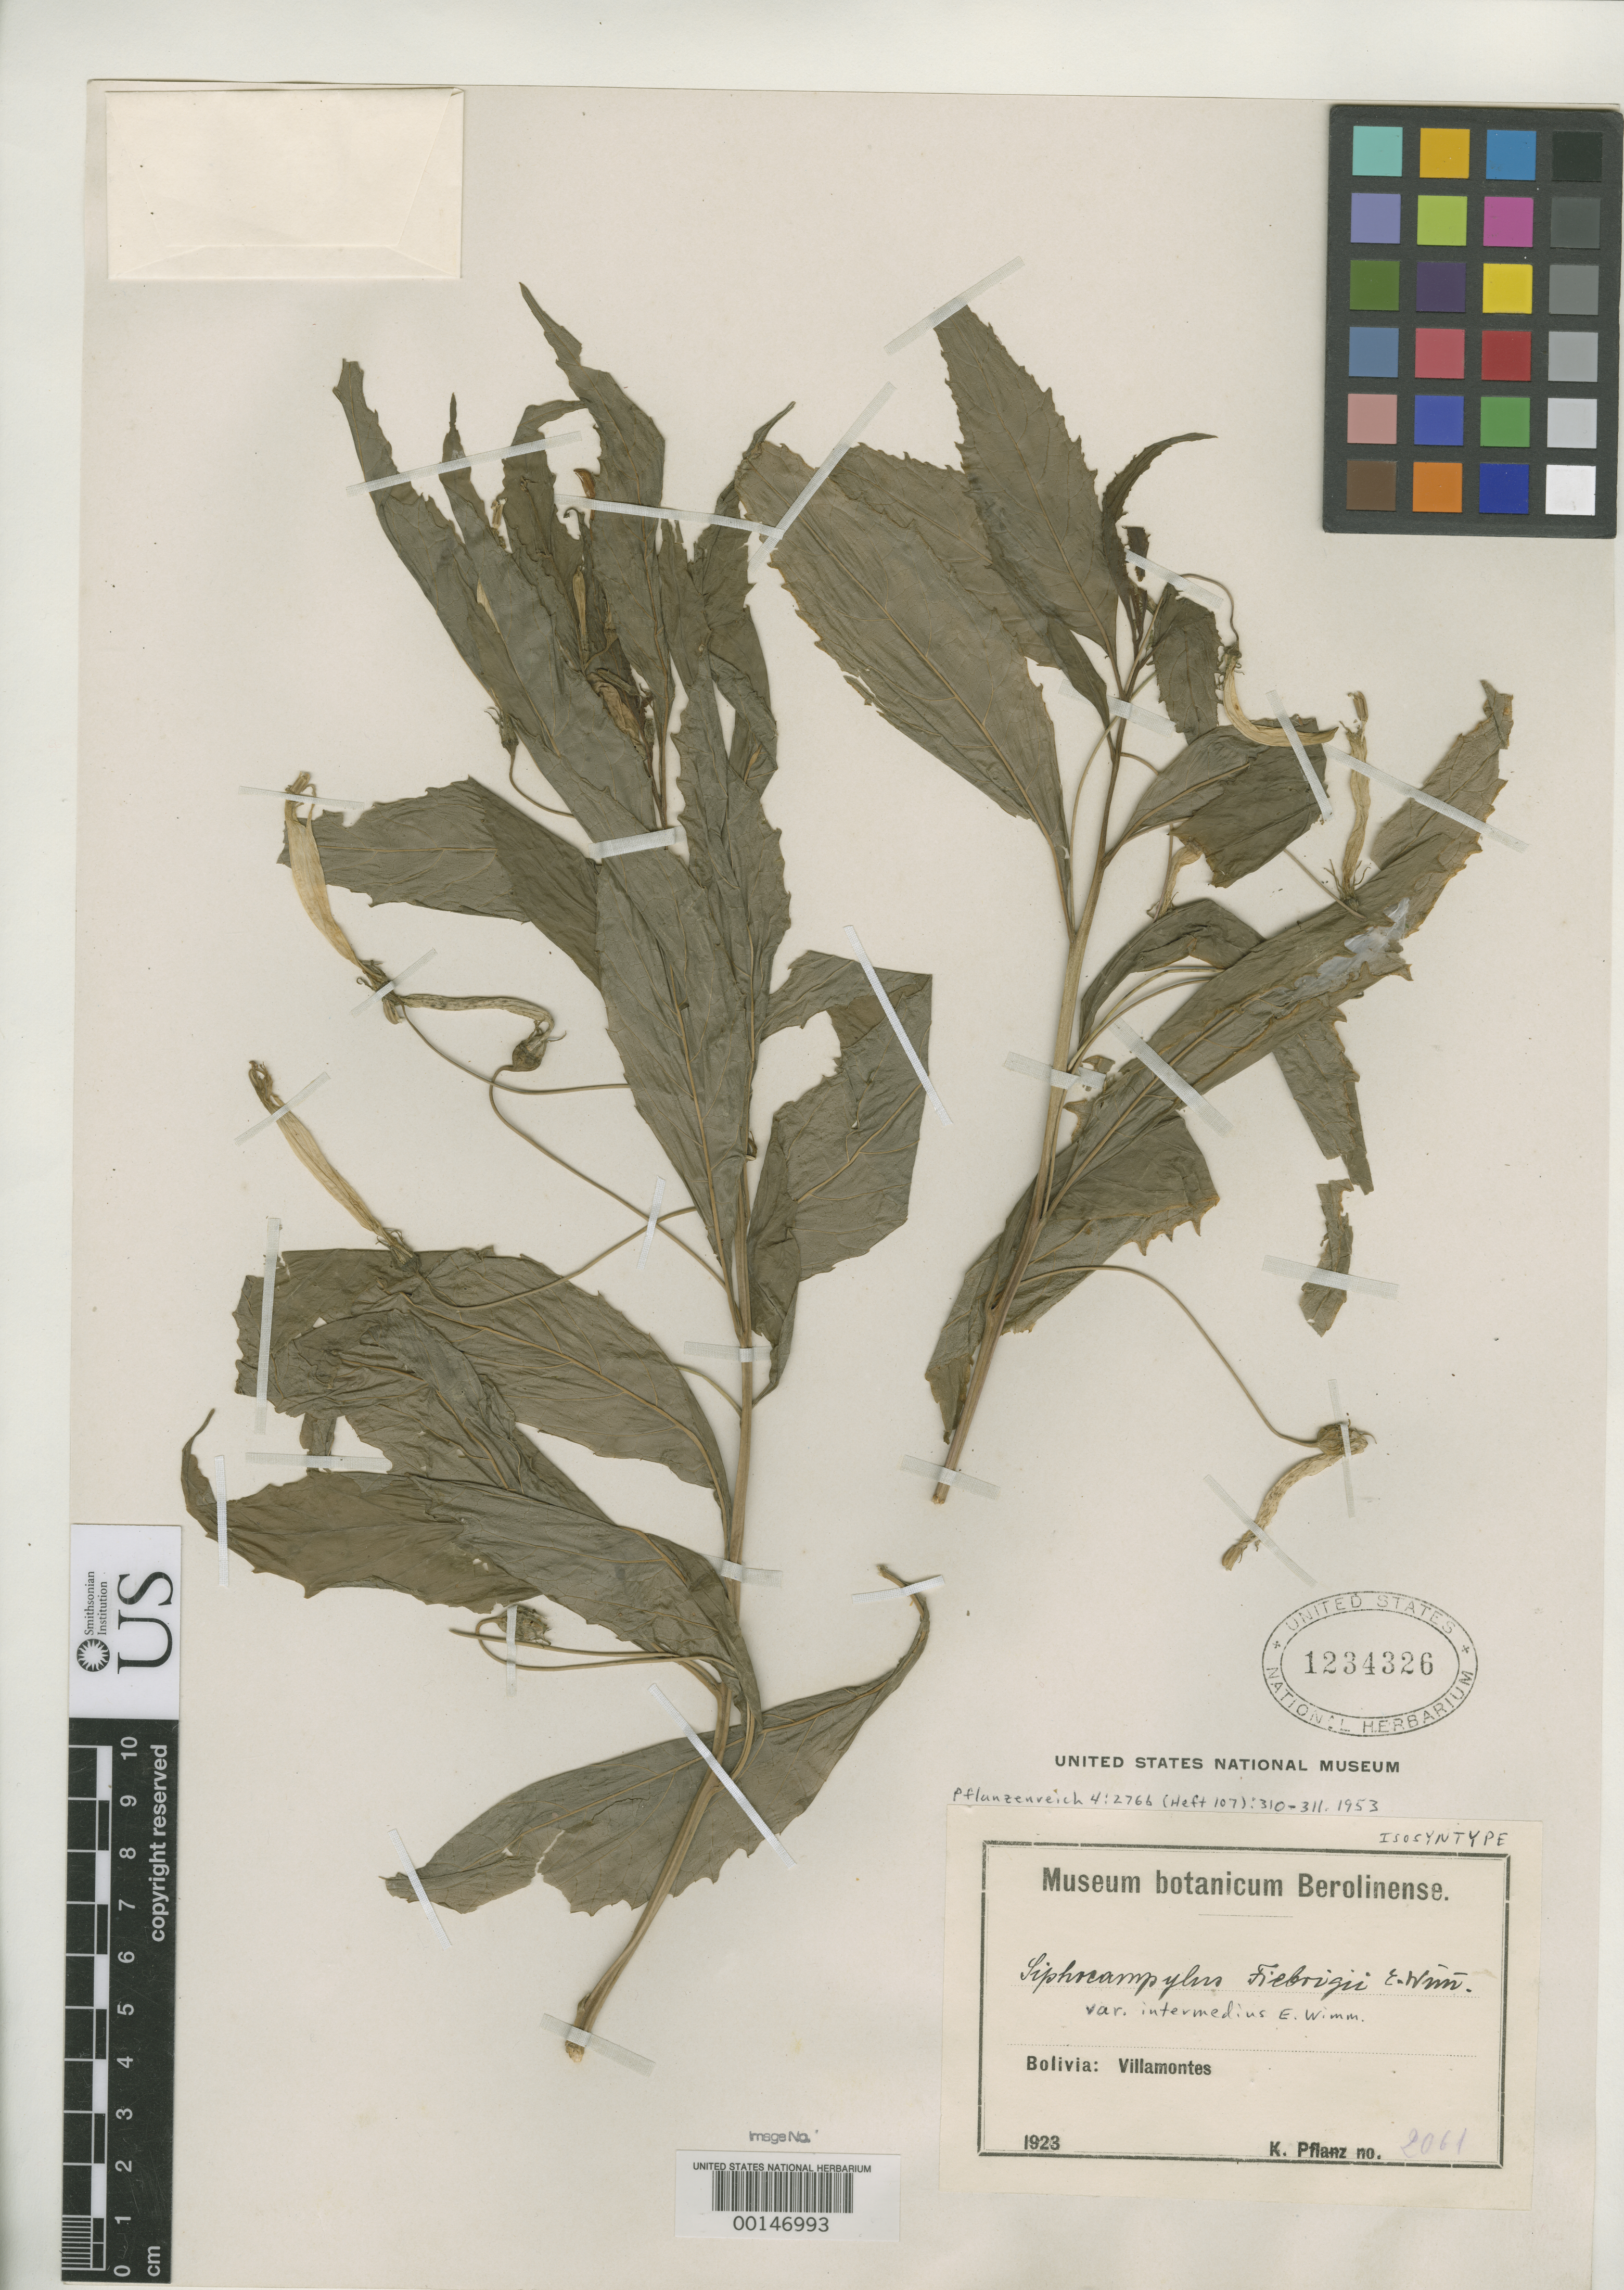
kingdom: Plantae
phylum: Tracheophyta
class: Magnoliopsida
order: Asterales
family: Campanulaceae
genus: Siphocampylus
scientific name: Siphocampylus fiebrigii var. intermedius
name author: E. Wimm. in Engl.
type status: Isosyntype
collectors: K. Pflanz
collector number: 2061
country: Bolivia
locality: Villa Montes.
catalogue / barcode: US 1234326